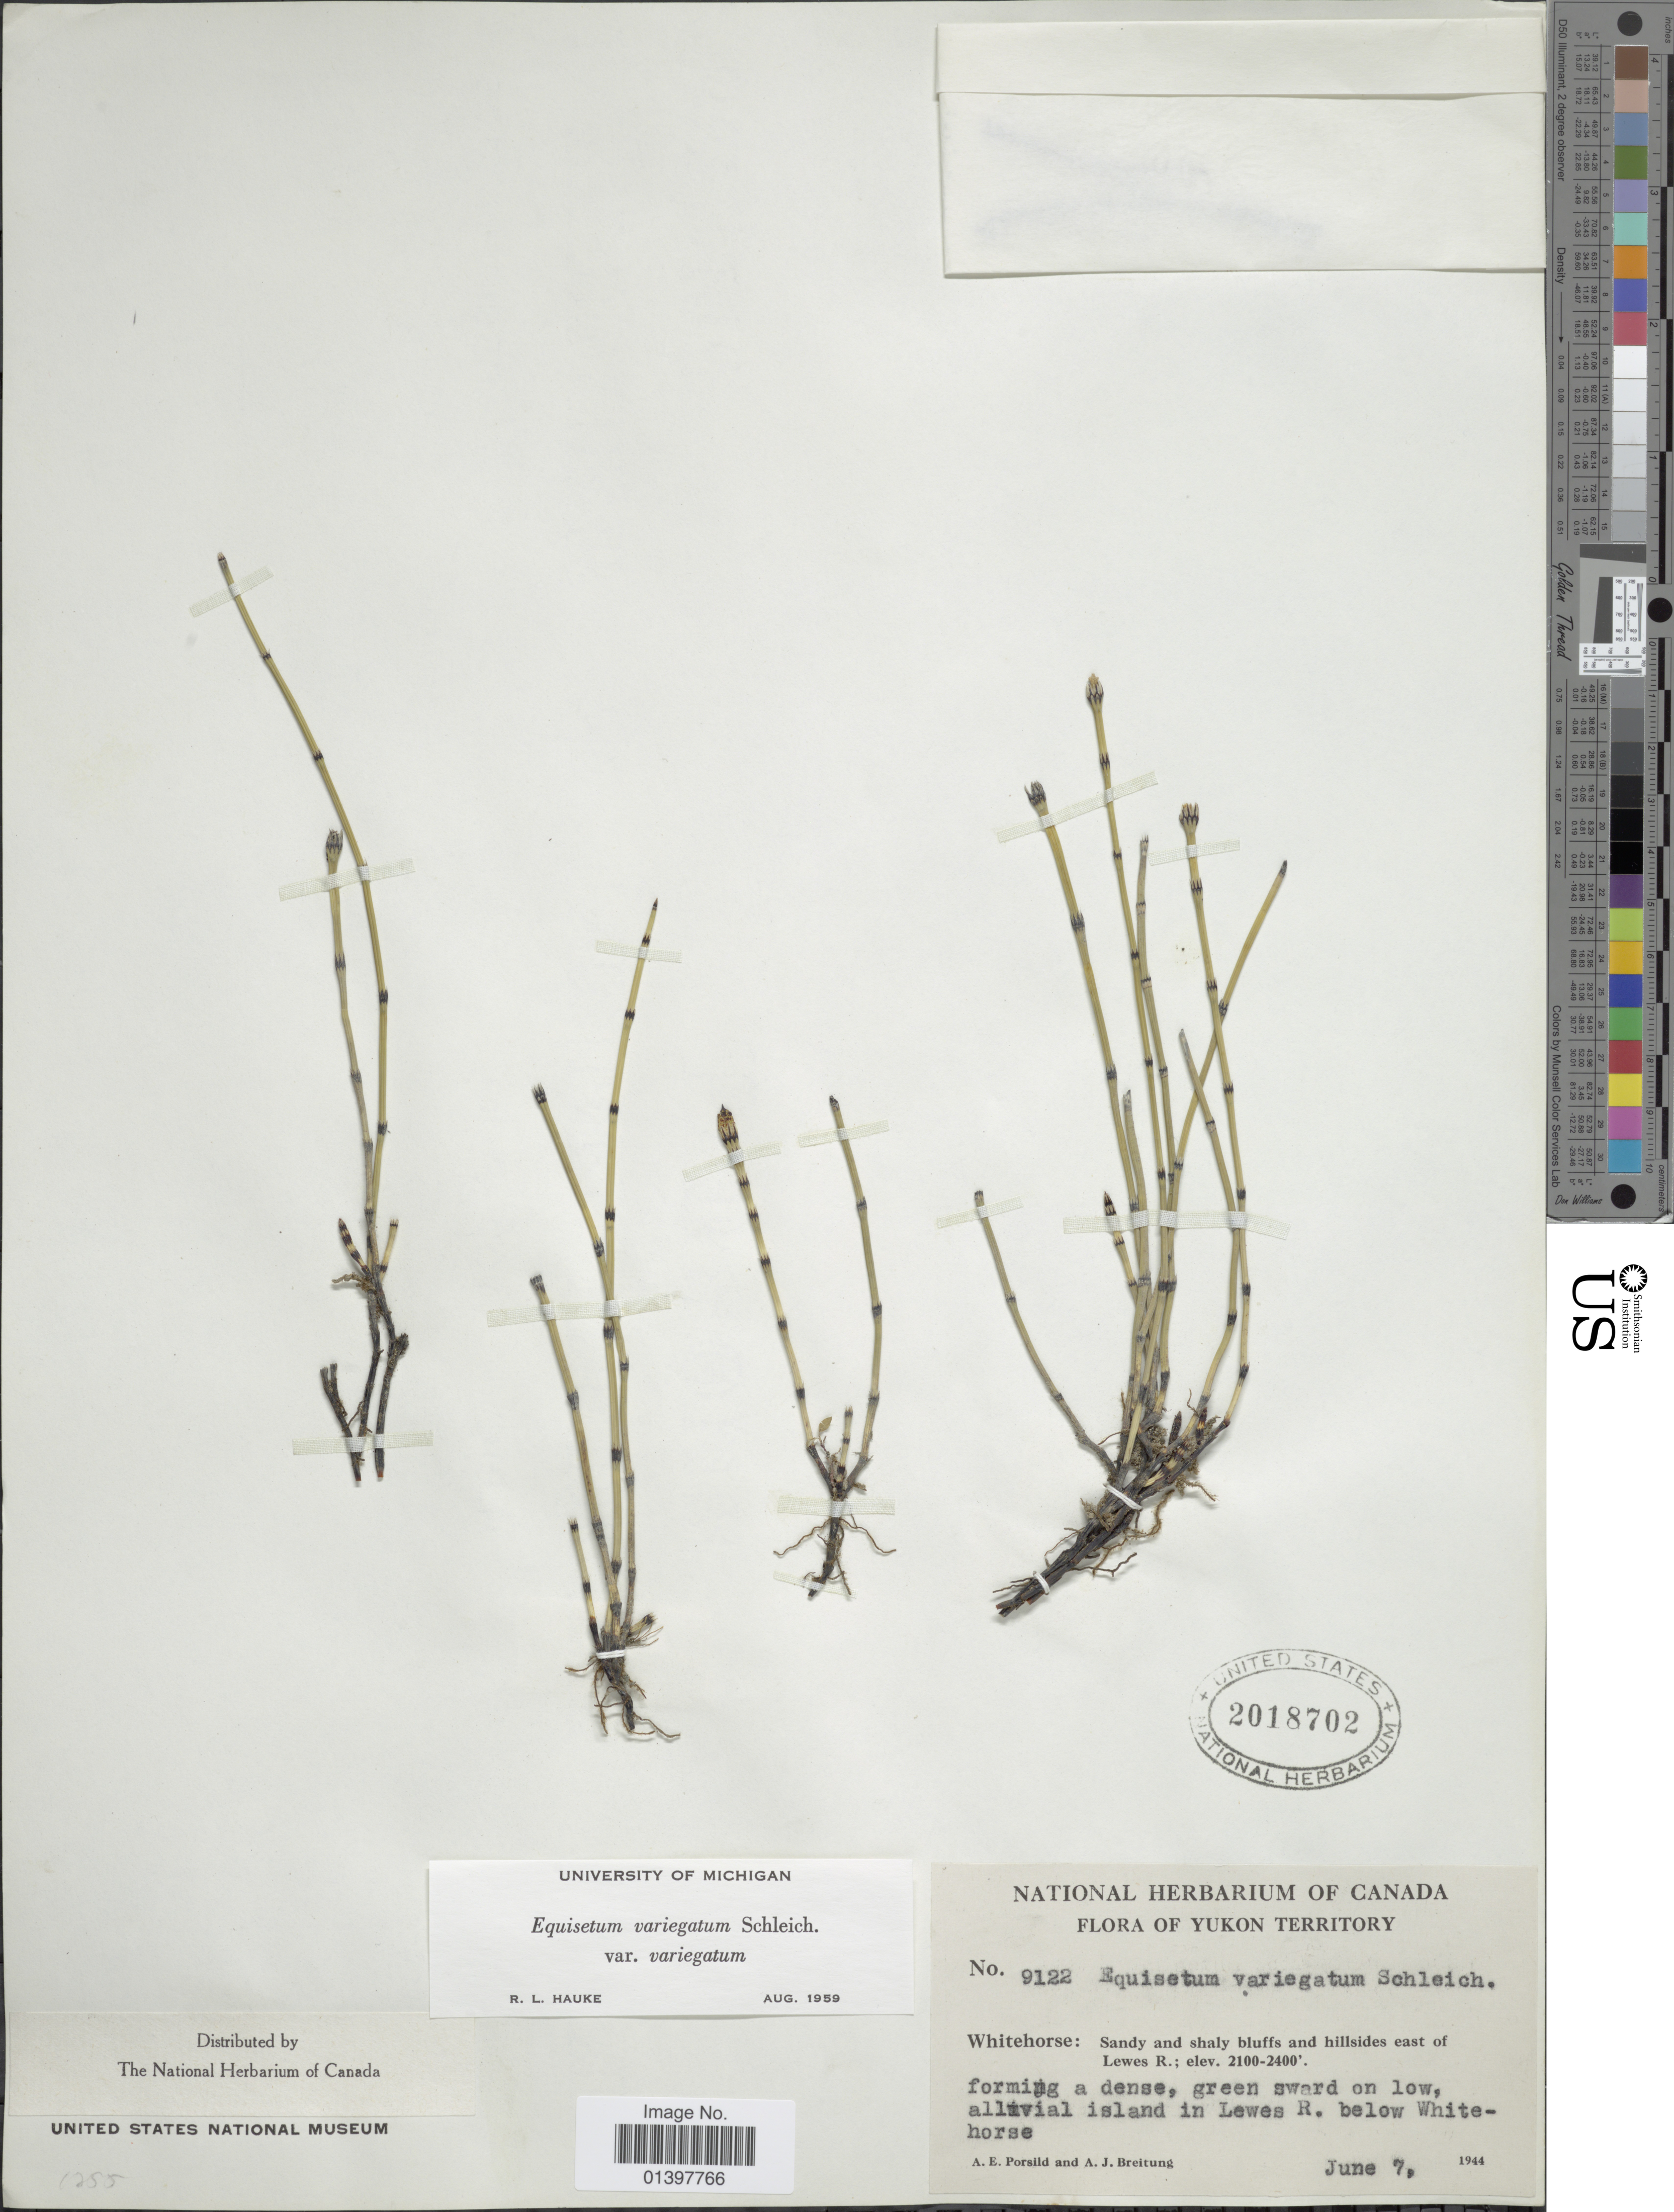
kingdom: Plantae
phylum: Tracheophyta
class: Polypodiopsida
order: Equisetales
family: Equisetaceae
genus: Equisetum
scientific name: Equisetum variegatum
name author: Schleich. ex F. Weber & D. Mohr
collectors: A. E. Porsild & A. Breitung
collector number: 9122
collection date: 1944-06-07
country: Canada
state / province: Yukon Territory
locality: Whitehorse: sandy and shaly bluffs and hillside east of Lewes R.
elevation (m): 640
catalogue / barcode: US 2018702